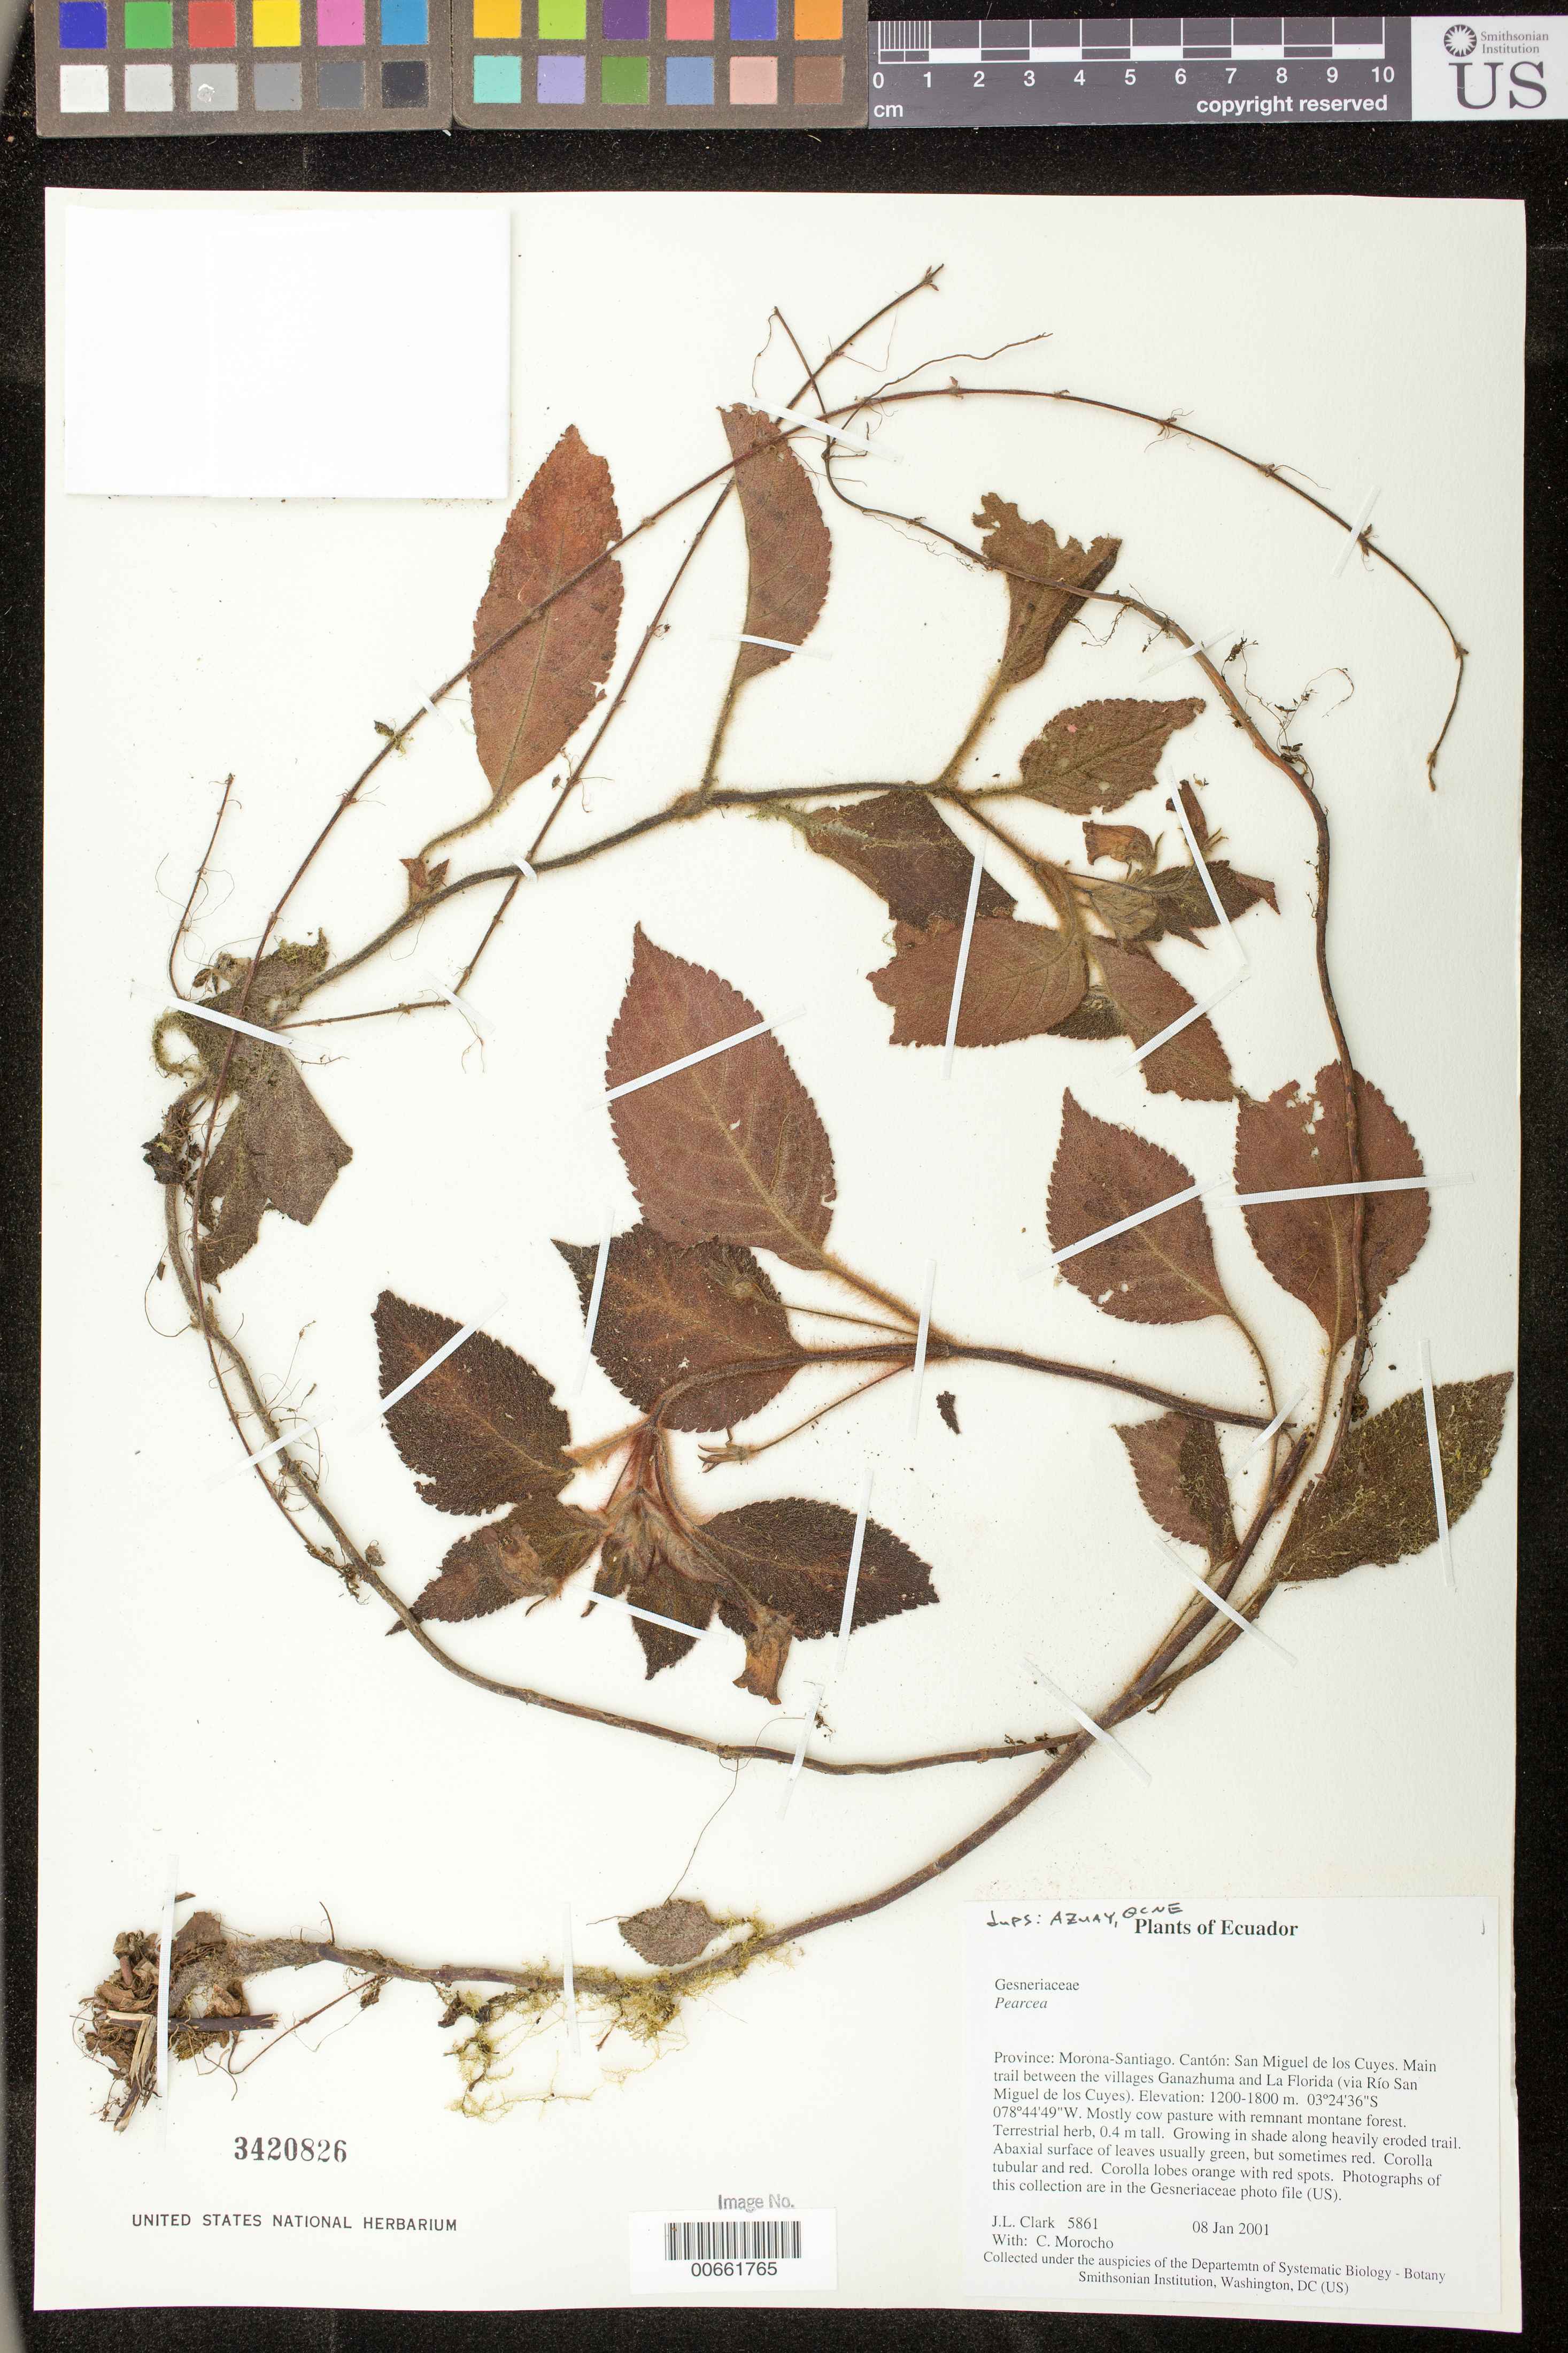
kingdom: Plantae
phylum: Tracheophyta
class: Magnoliopsida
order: Lamiales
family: Gesneriaceae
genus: Pearcea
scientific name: Pearcea sp.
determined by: Skog, Laurence E.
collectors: J. L. Clark & C. Morocho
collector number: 5861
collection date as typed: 08 Jan 2001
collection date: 2001-01-08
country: Ecuador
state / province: Morona-Santiago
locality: Cantón: San Miguel de los Cuyes. Main trail between the villages Ganazhuma and La Florida (via Río San Miguel de los Cuyes)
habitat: Mostly cow pasture with remnant montane forest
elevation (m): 1200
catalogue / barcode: US 3420826